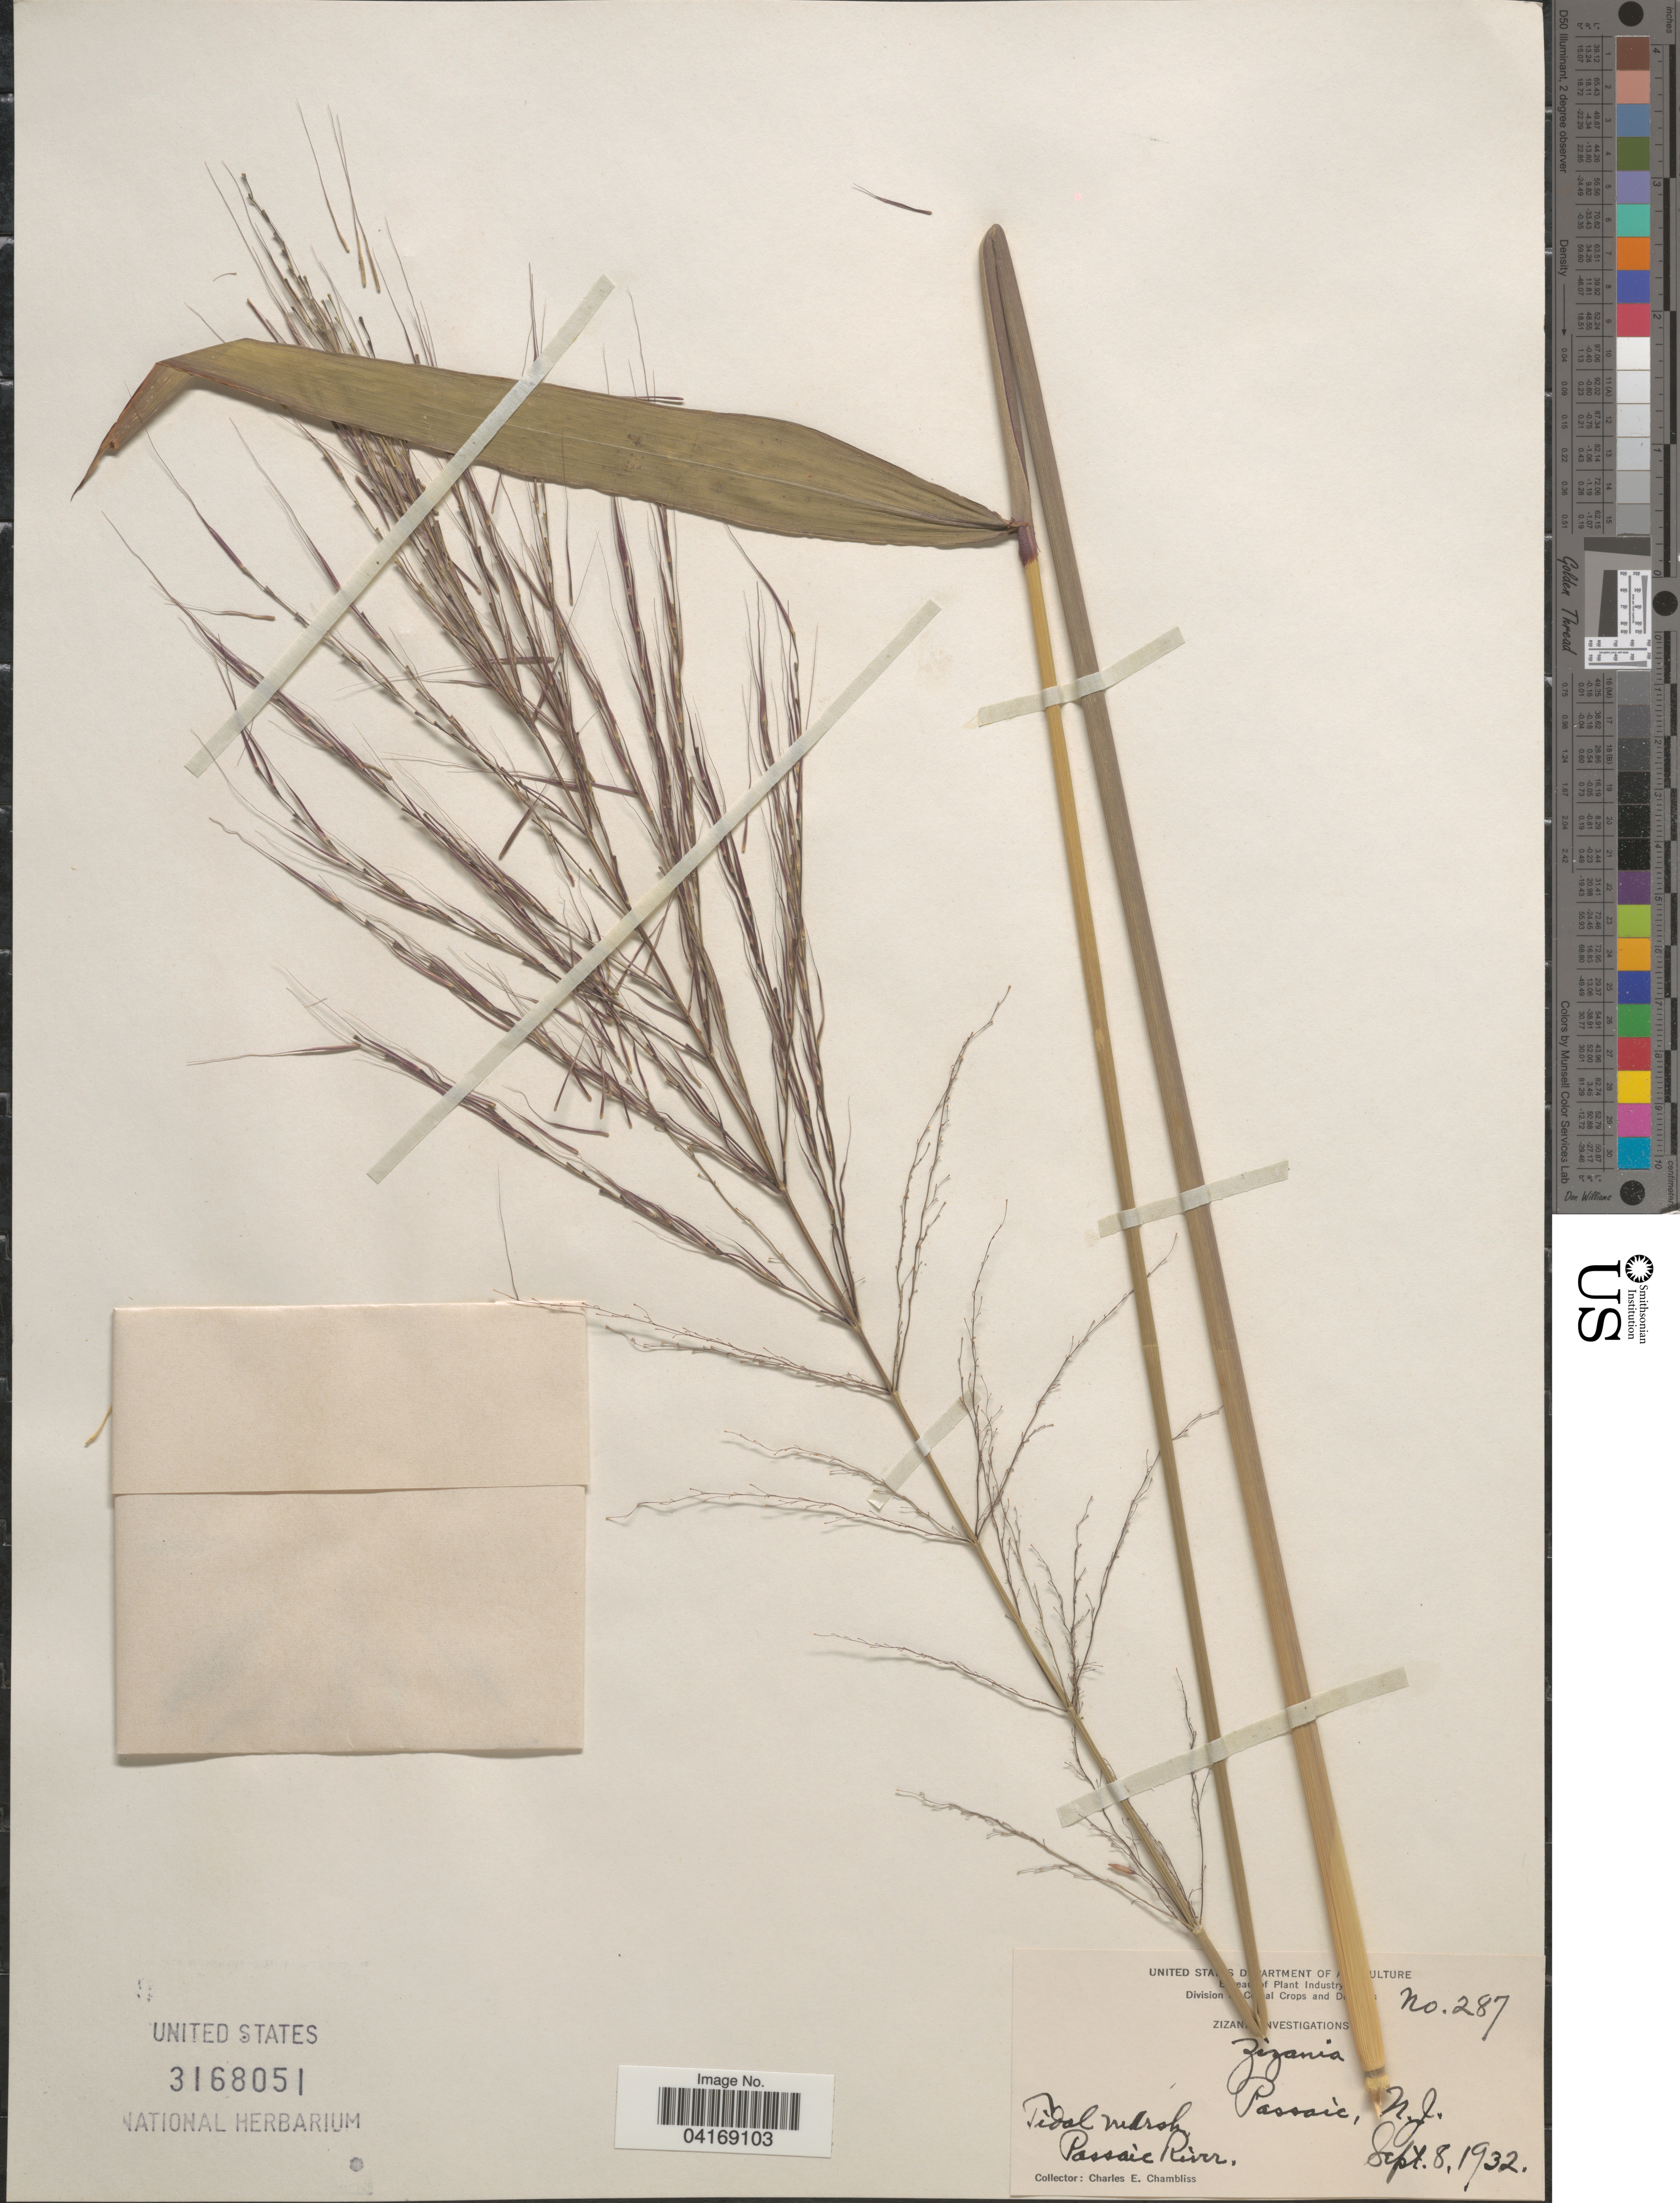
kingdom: Plantae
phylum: Tracheophyta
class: Liliopsida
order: Poales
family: Poaceae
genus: Zizania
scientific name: Zizania sp.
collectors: C. Chambliss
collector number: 287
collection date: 1932-09-08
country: United States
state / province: New Jersey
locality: Passaic. Passaic River.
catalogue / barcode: US 3168051